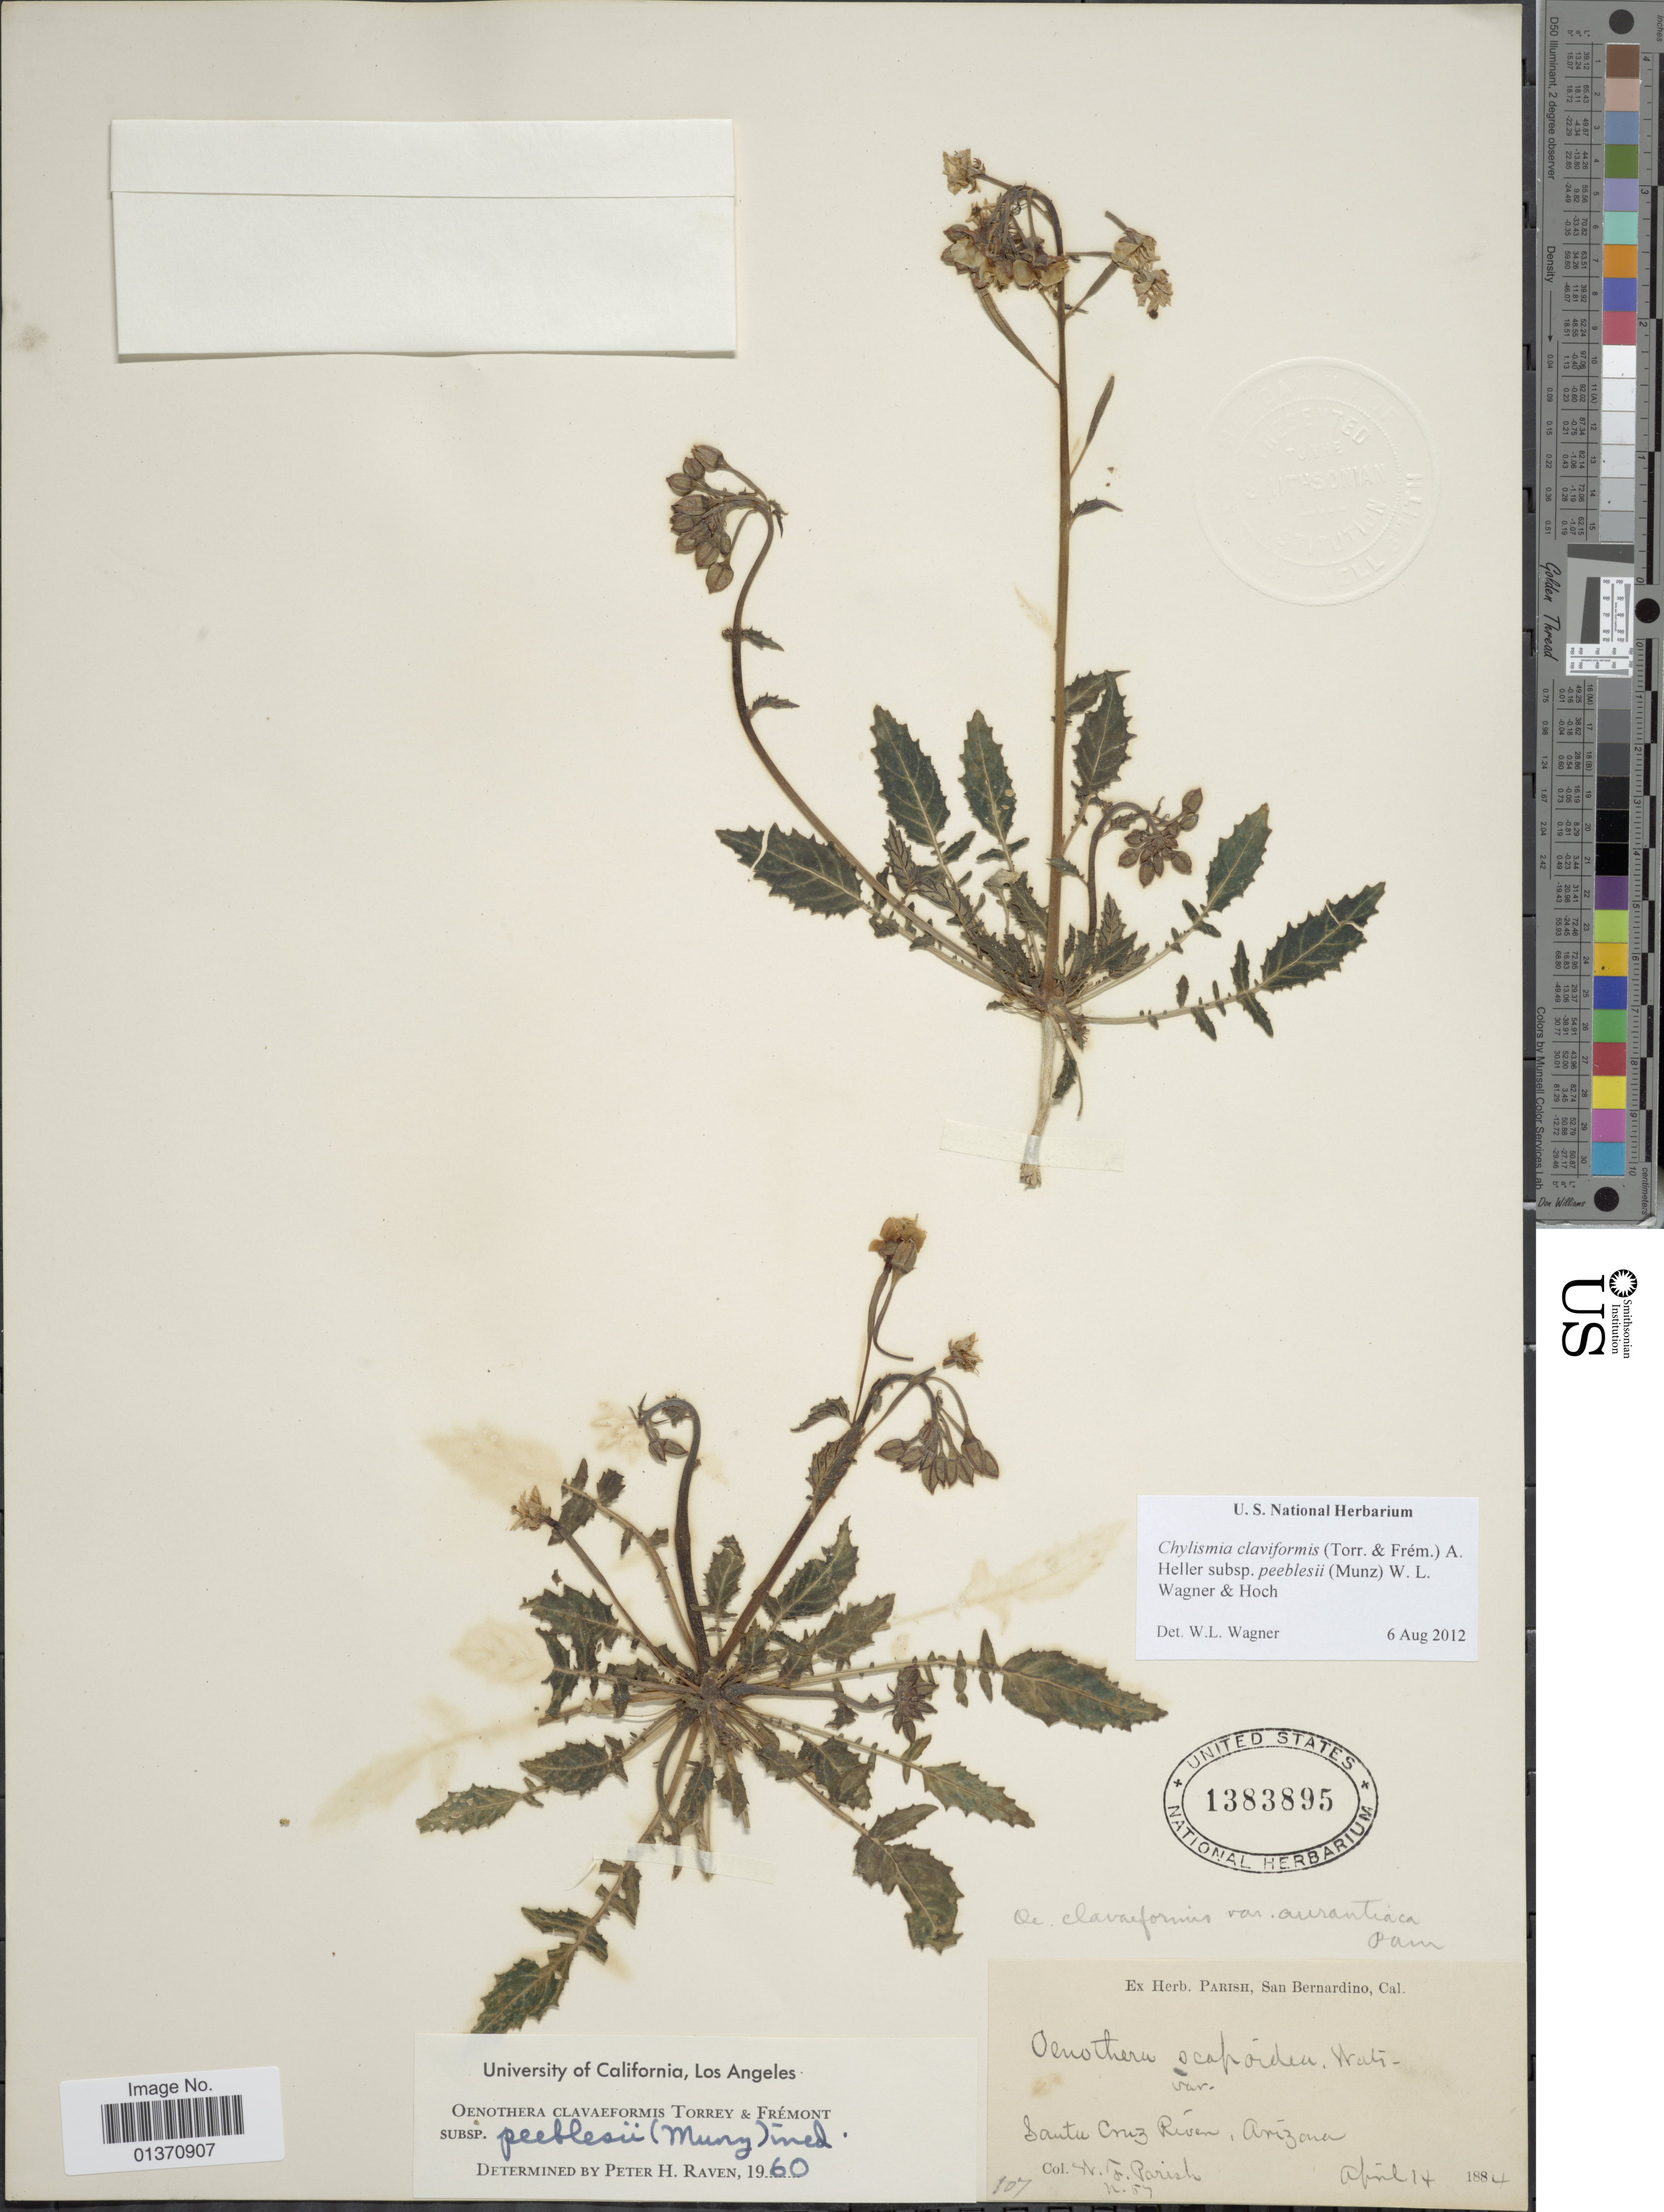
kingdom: Plantae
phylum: Tracheophyta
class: Magnoliopsida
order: Myrtales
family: Onagraceae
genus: Chylismia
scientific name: Chylismia claviformis subsp. peeblesii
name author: (Munz) W.L. Wagner & Hoch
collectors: W. F. Parish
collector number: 57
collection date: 1884-04-14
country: United States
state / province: Arizona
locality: Santa Cruz River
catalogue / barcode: US 1383895